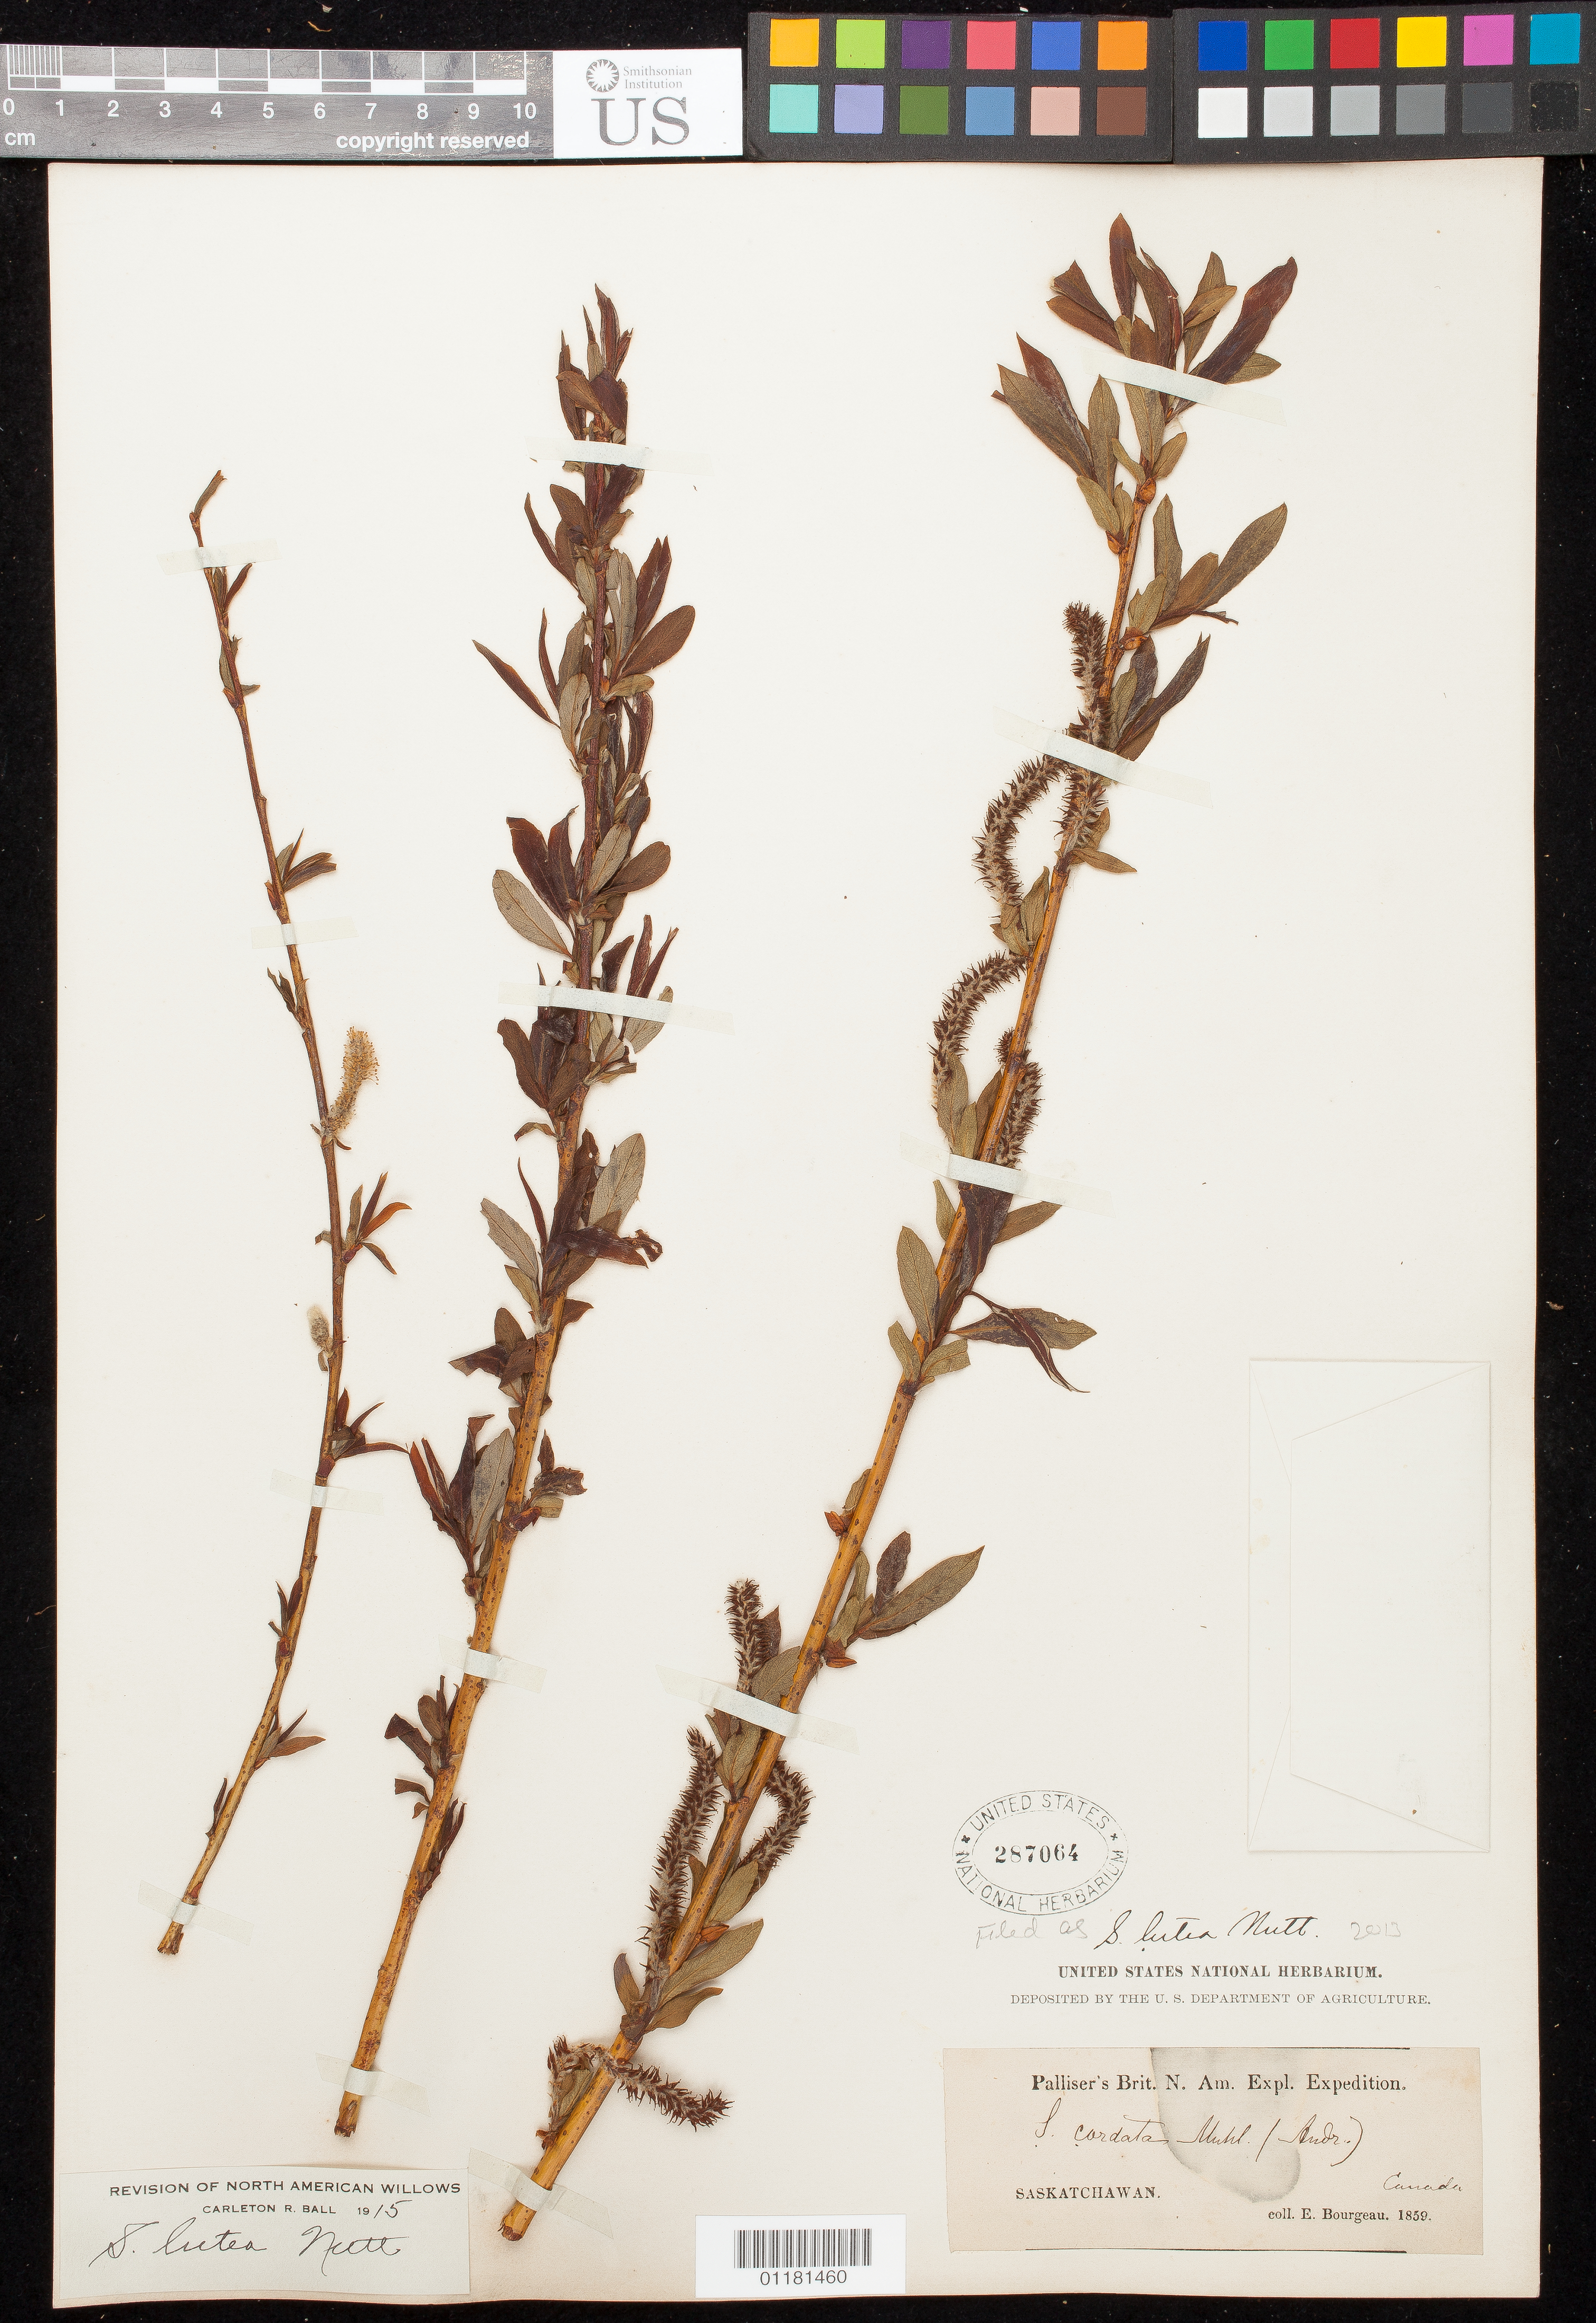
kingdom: Plantae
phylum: Tracheophyta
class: Magnoliopsida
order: Malpighiales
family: Salicaceae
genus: Salix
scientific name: Salix lutea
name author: Nutt.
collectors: E. Bourgeau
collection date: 1859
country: Canada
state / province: Saskatchewan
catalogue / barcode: US 287064